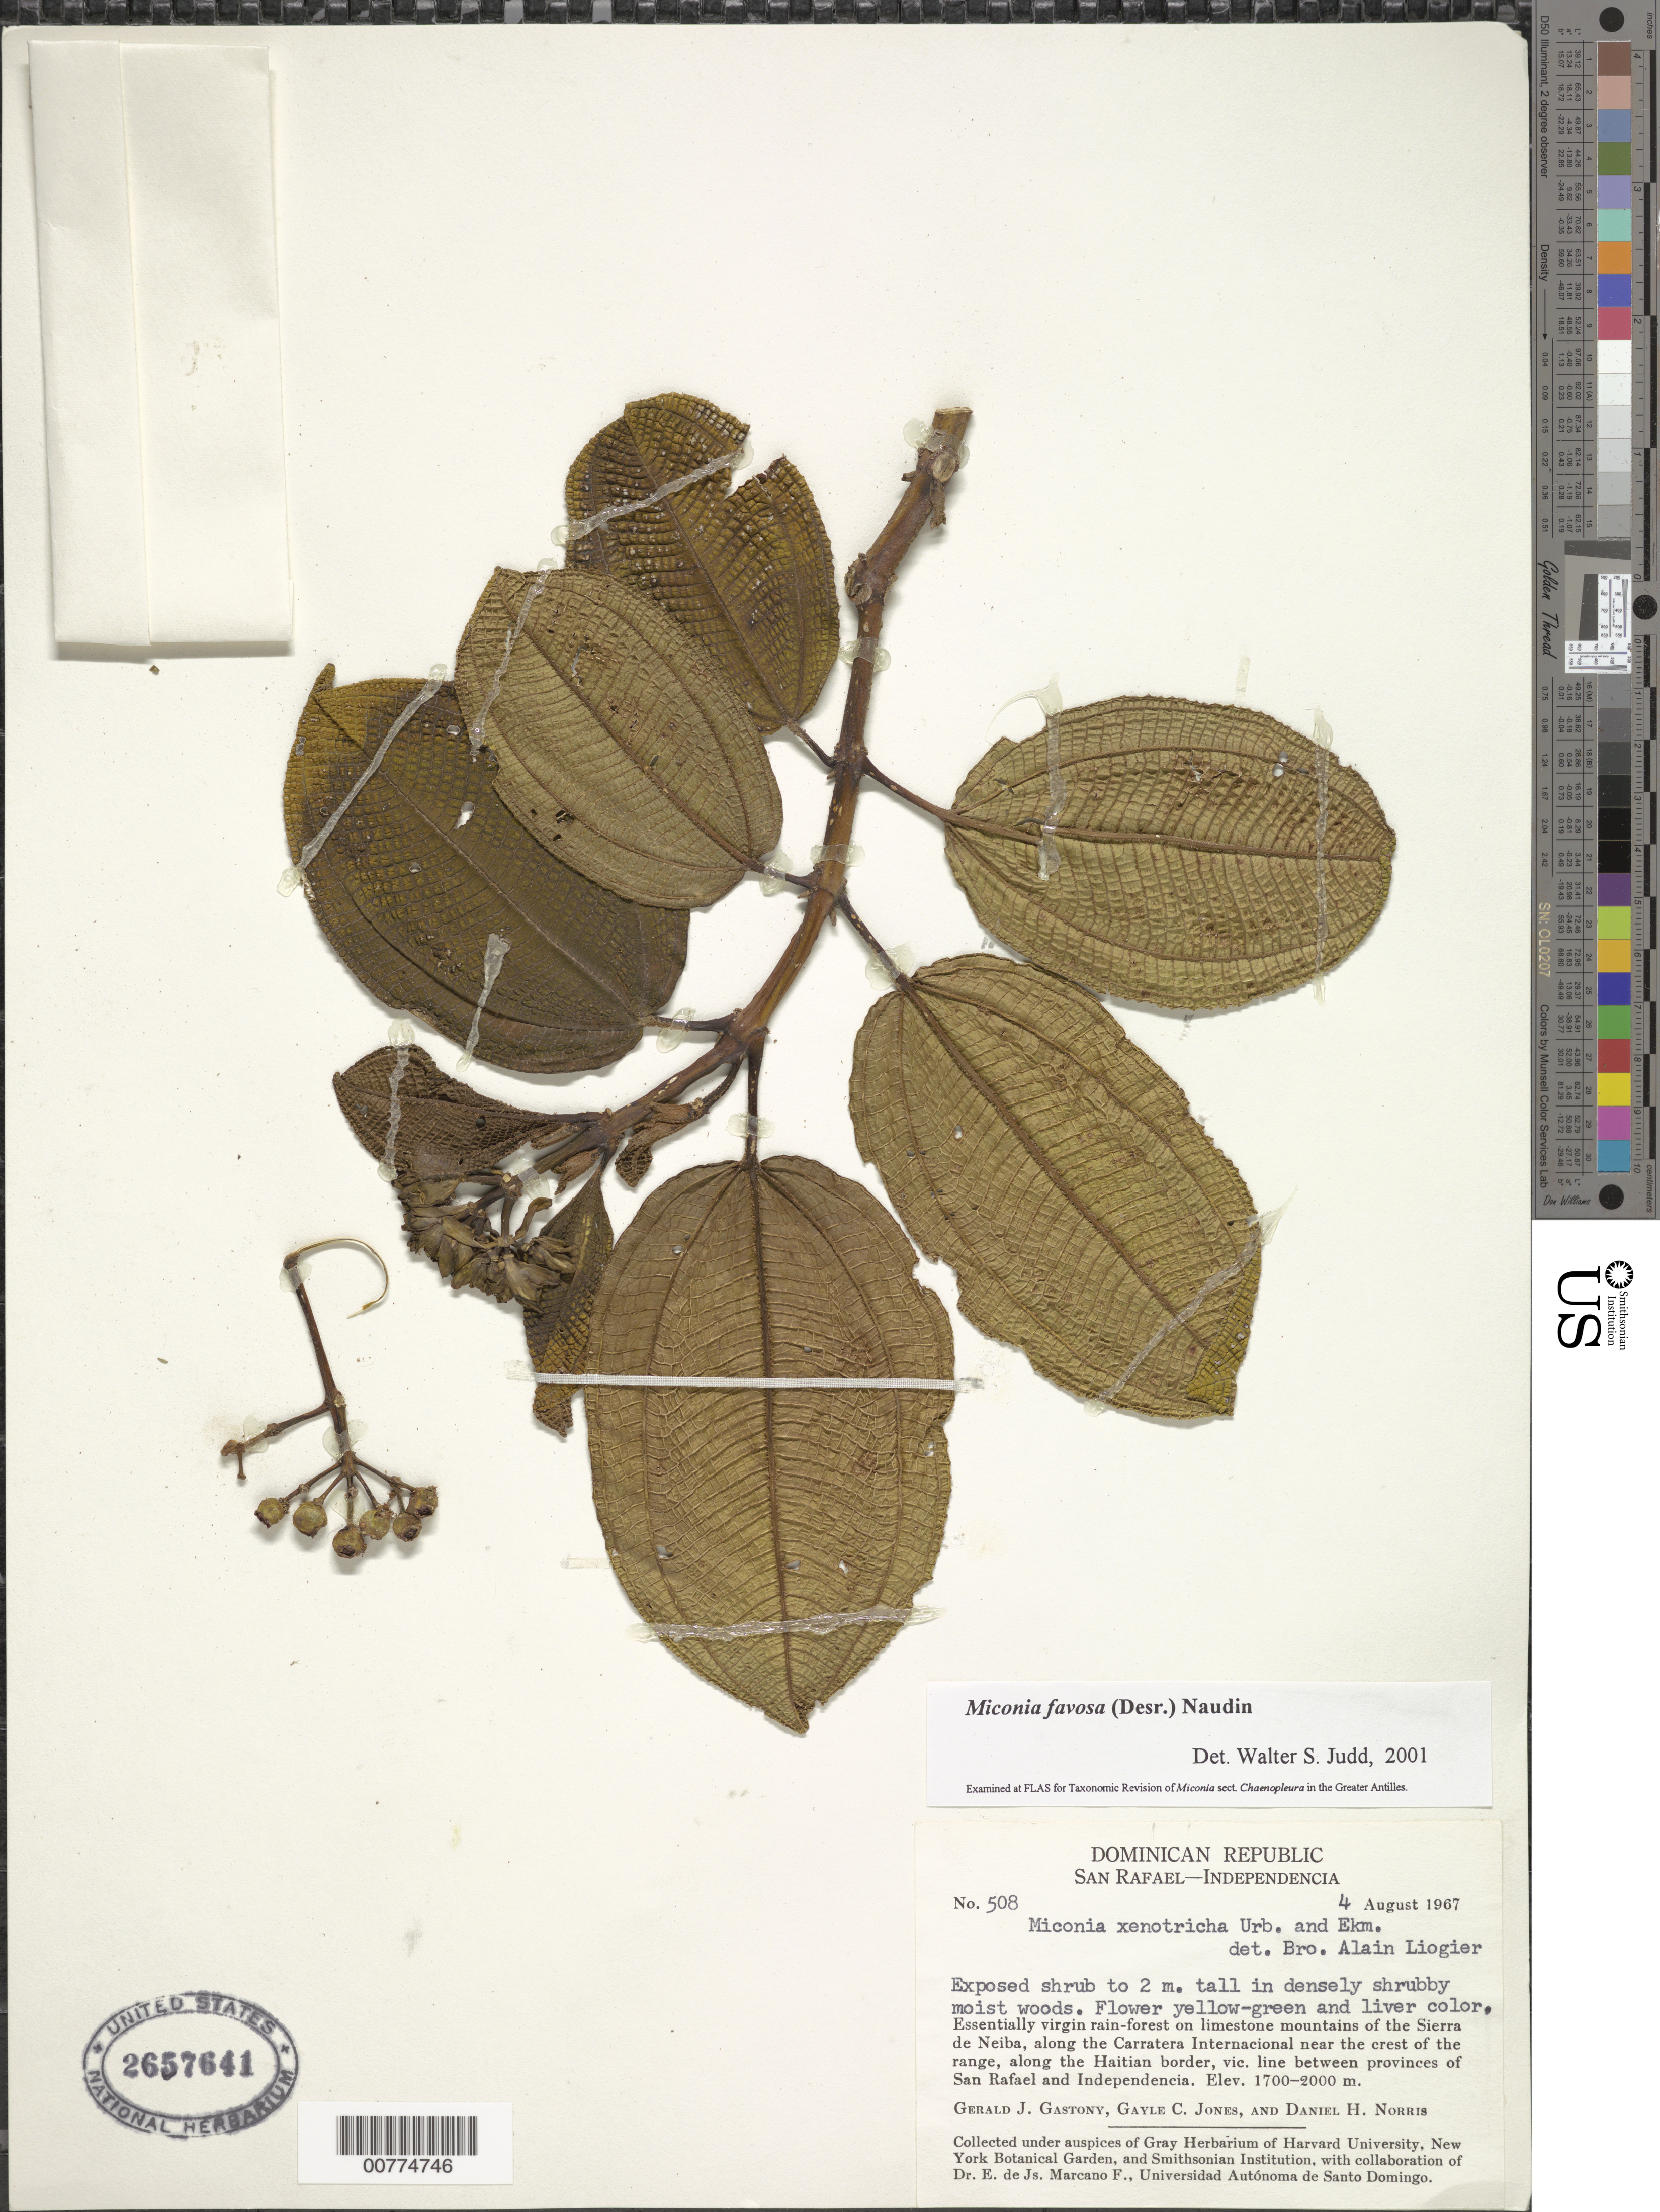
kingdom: Plantae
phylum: Tracheophyta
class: Magnoliopsida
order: Myrtales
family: Melastomataceae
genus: Miconia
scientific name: Miconia favosa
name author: (Desr.) Naudin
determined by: Judd, Walter S.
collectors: G. Gastony, G. C. Jones & D. H. Norris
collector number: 508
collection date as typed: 04 Aug 1967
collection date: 1967-08-04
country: Dominican Republic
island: Hispaniola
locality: Sierra de Neiba, along the Carretera Internacional near the crest of the range, along the Haitian border, vic. line between provinces of San Rafael and Independencia.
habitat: Essentially virgin rain-forest on limestone mountains.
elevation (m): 1700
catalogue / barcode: US 2657641